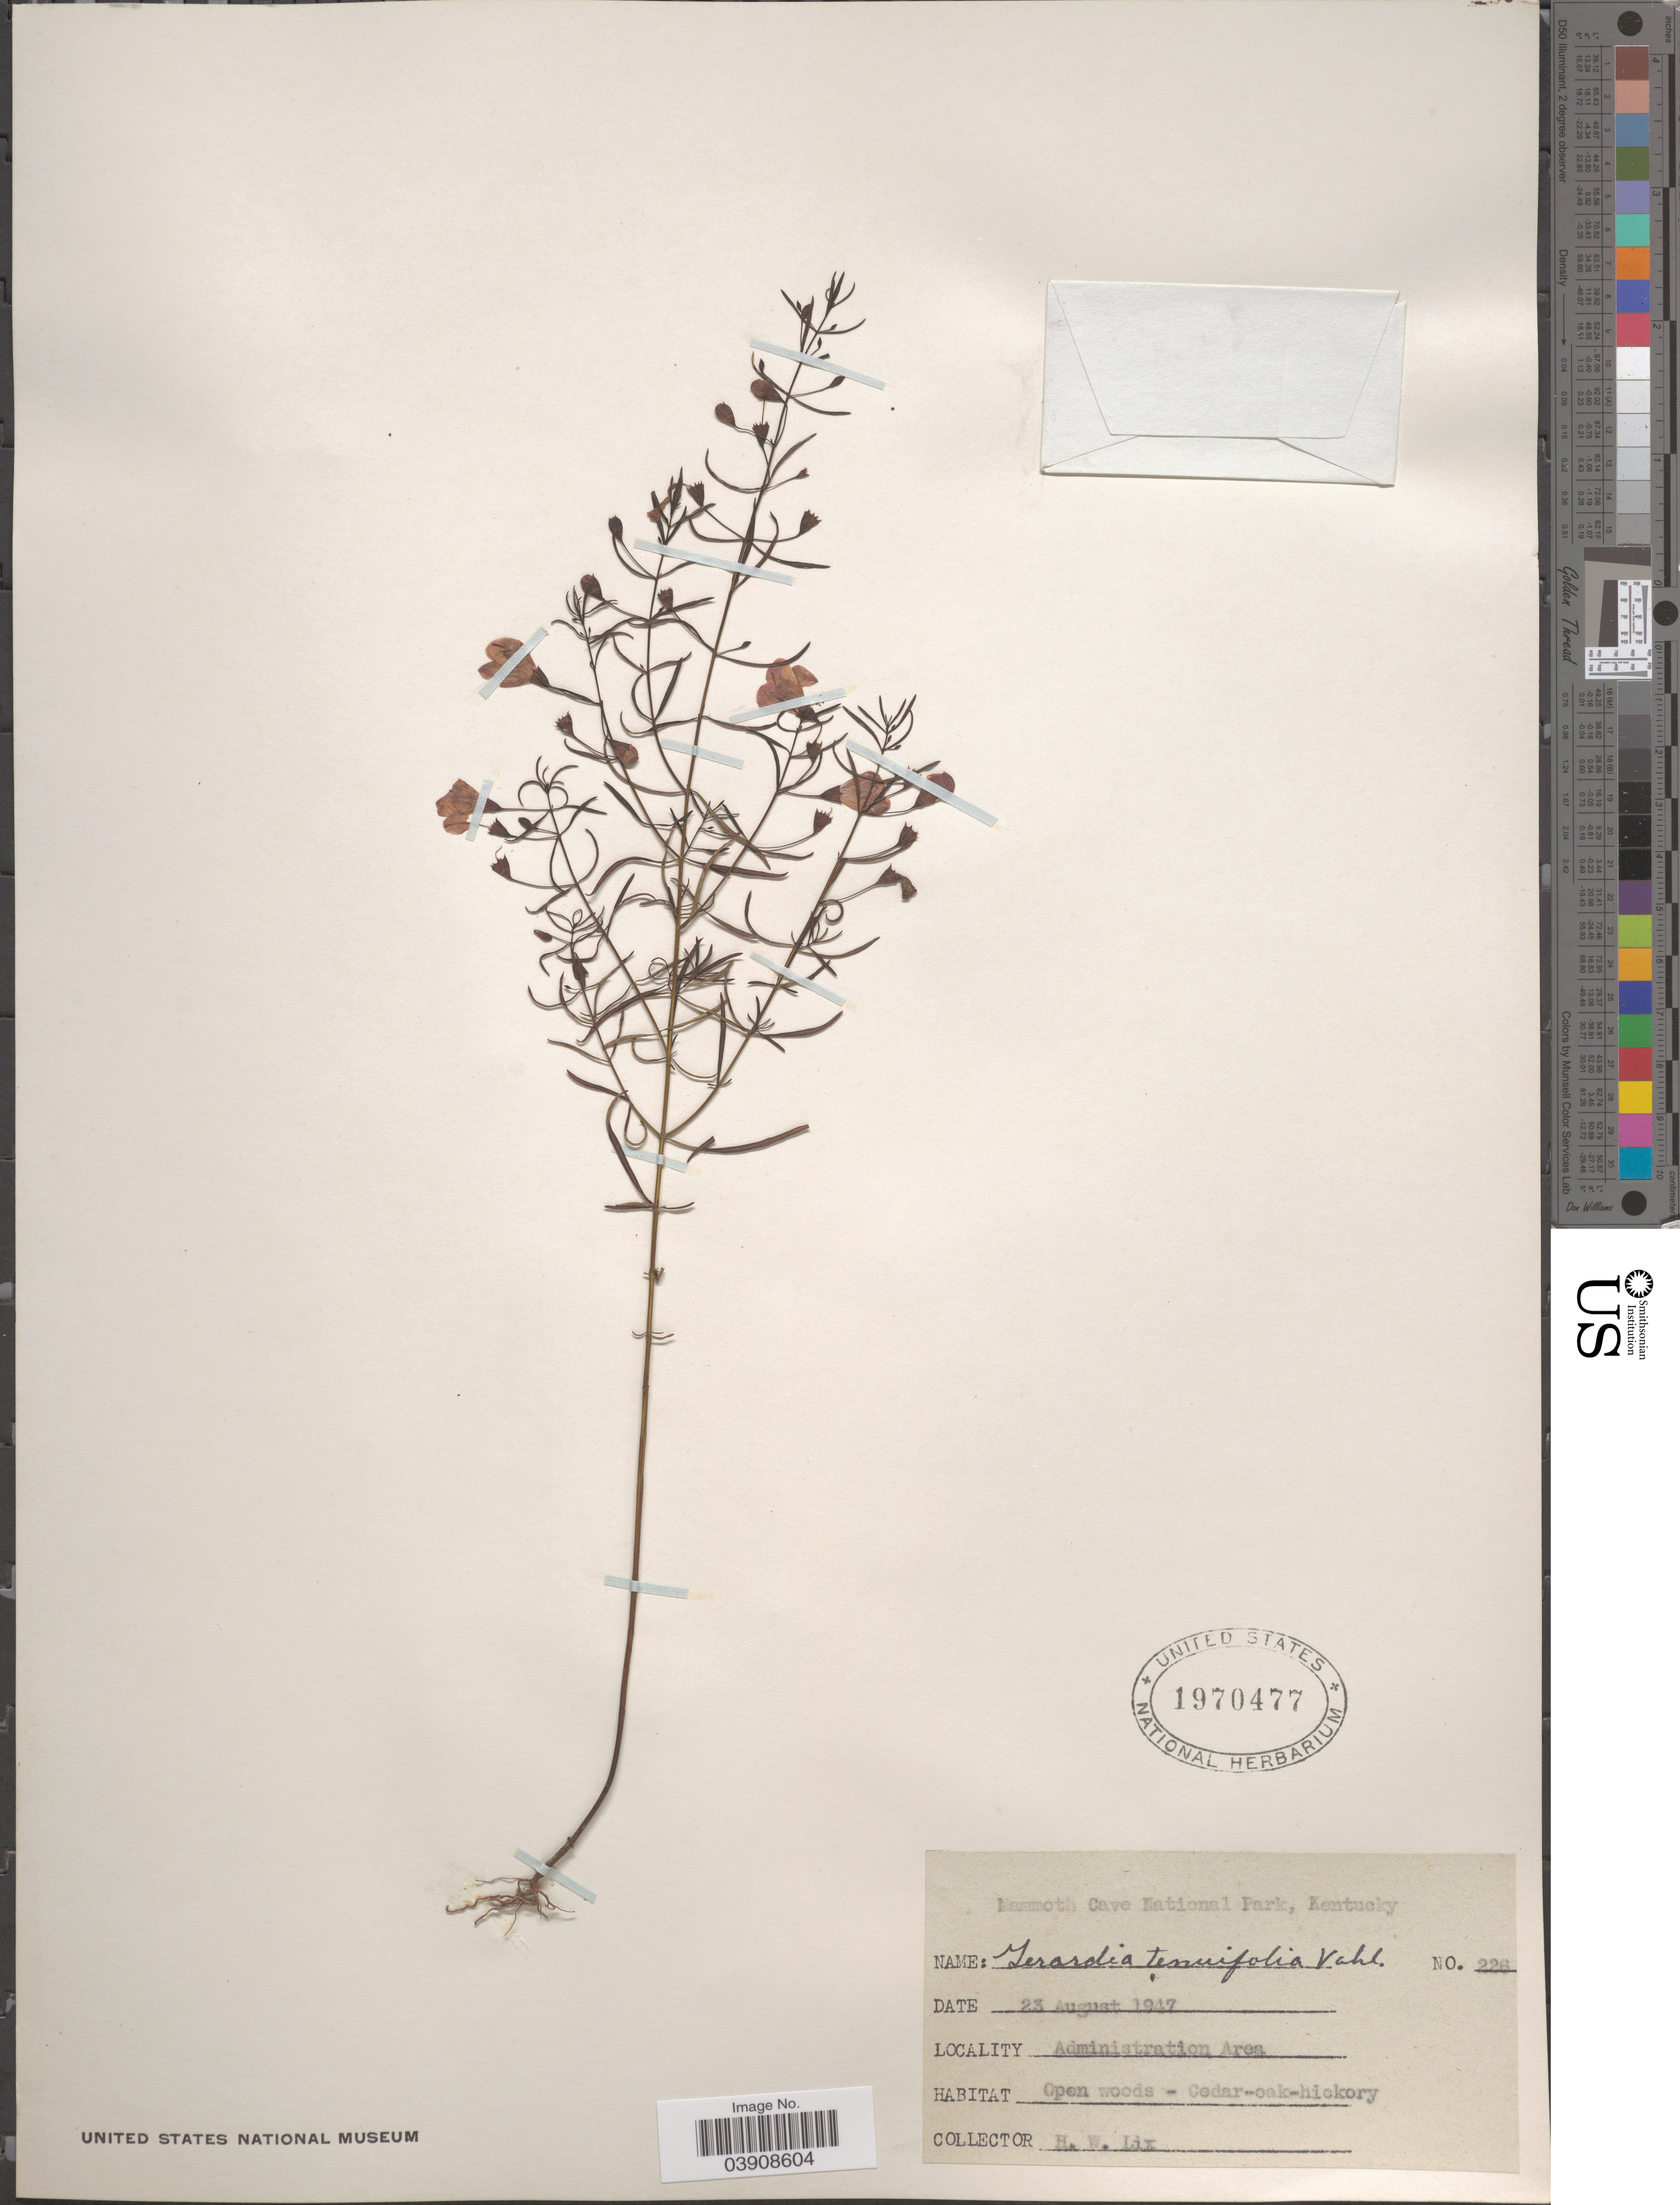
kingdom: Plantae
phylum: Tracheophyta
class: Magnoliopsida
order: Lamiales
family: Orobanchaceae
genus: Agalinis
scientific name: Agalinis tenuifolia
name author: (Vahl) Raf.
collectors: H. W. Lix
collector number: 226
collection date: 1947-08-23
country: United States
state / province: Kentucky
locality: Mammoth Cave National Park. Administration Area.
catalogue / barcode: US 1970477